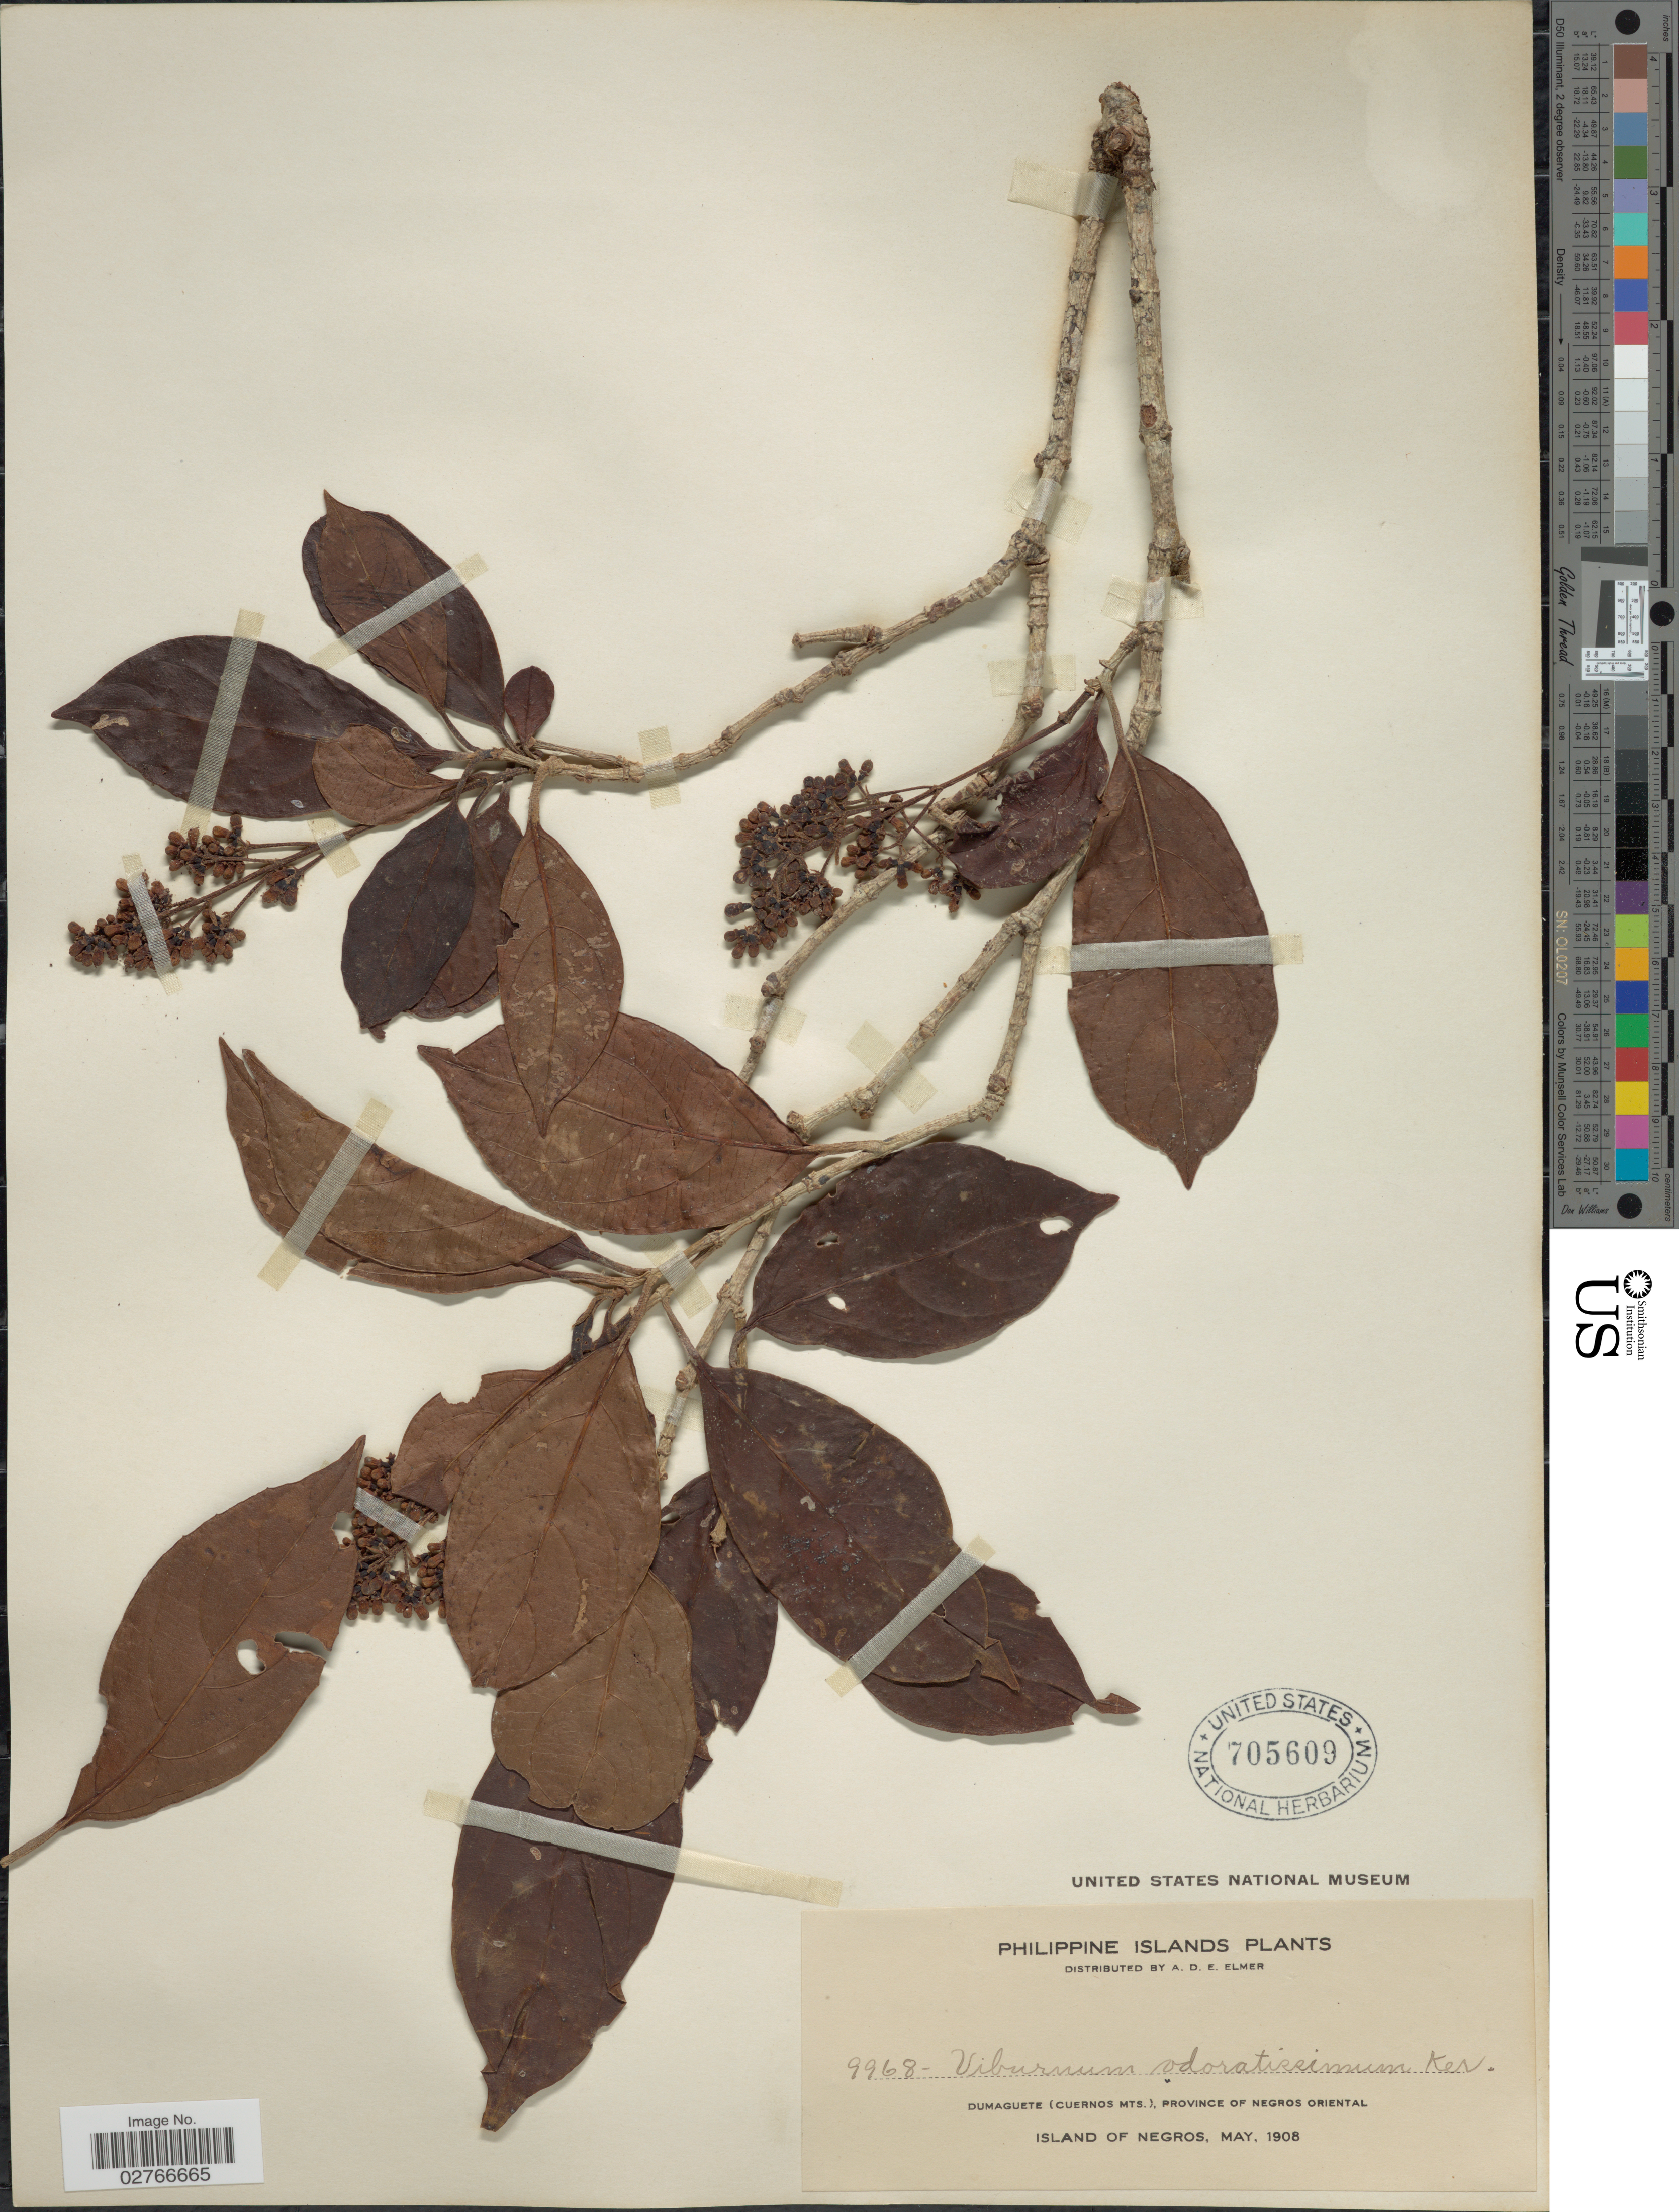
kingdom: Plantae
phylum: Tracheophyta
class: Magnoliopsida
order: Dipsacales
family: Viburnaceae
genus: Viburnum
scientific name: Viburnum odoratissimum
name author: Ker Gawl.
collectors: A. D. E. Elmer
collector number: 9968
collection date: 1908-05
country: Philippines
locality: Dumaguete (Cuernos Mts.), Province of Negros Oriental.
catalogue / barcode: US 705609